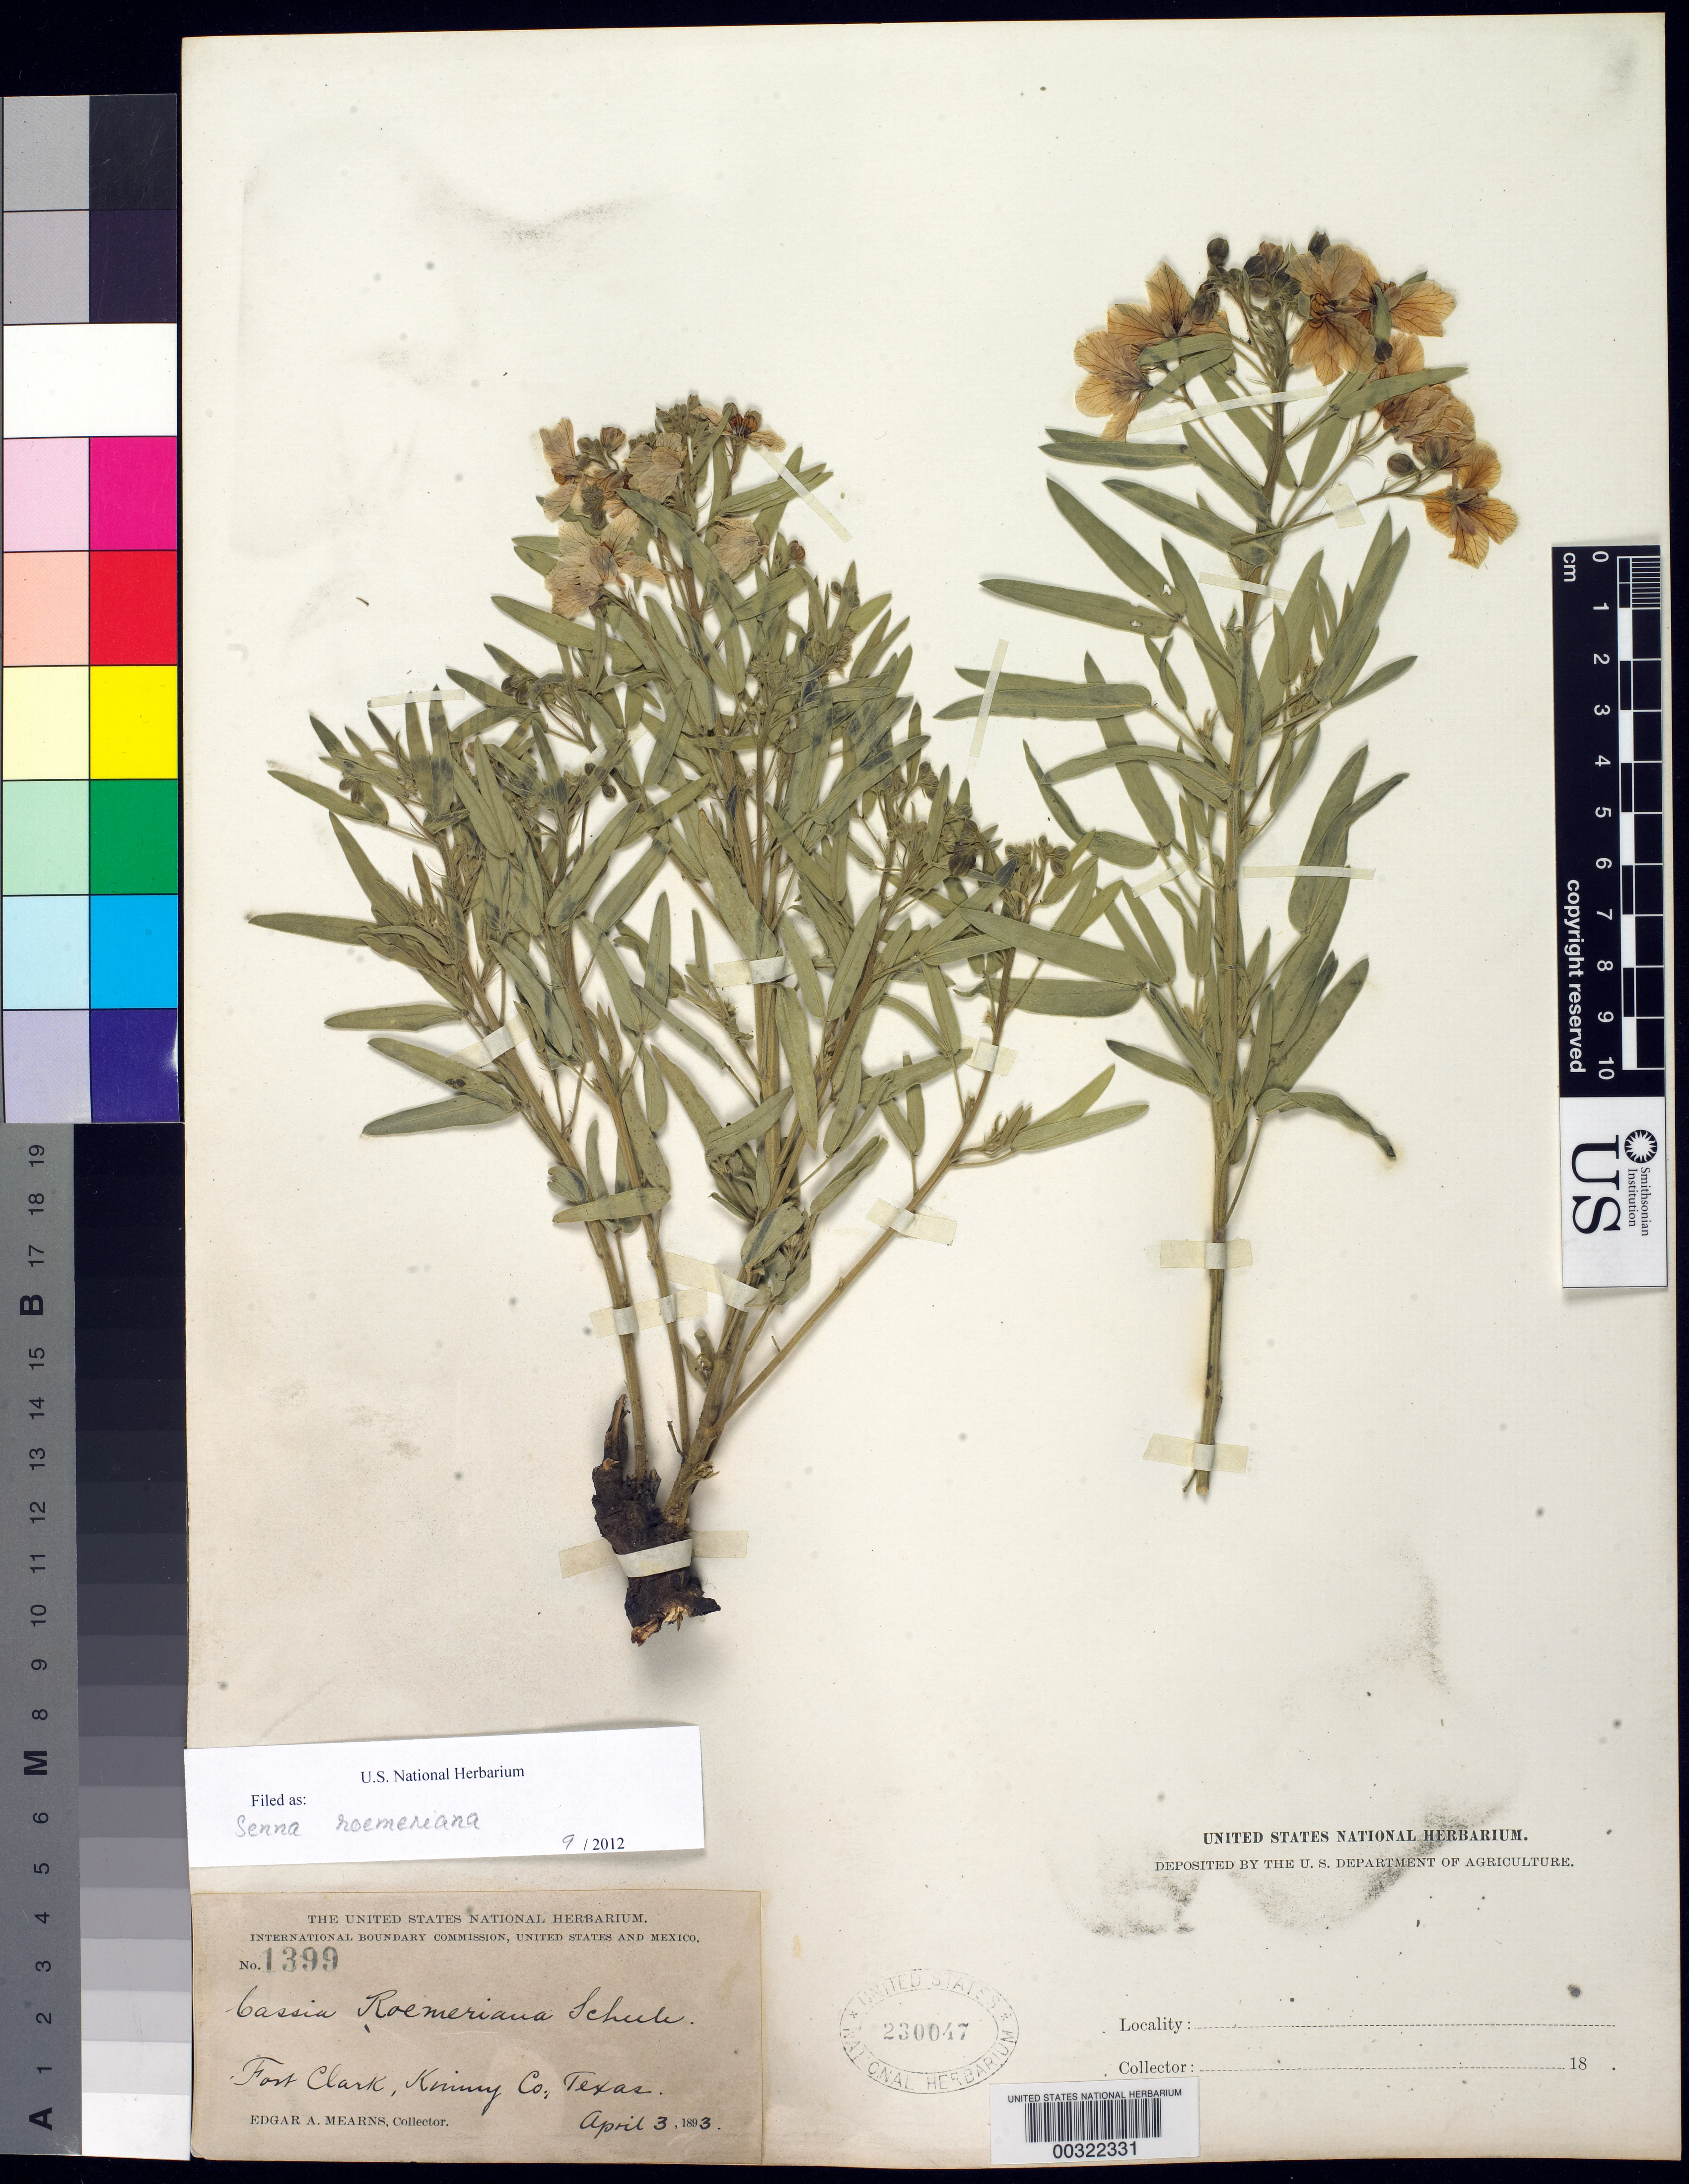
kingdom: Plantae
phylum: Tracheophyta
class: Magnoliopsida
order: Fabales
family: Fabaceae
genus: Senna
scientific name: Senna roemeriana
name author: (Scheele) H.S. Irwin & Barneby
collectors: E. A. Mearns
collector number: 1399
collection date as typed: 03 Apr 1893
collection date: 1893-04-03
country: United States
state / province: Texas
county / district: Kinney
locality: Fort clark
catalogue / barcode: US 230047